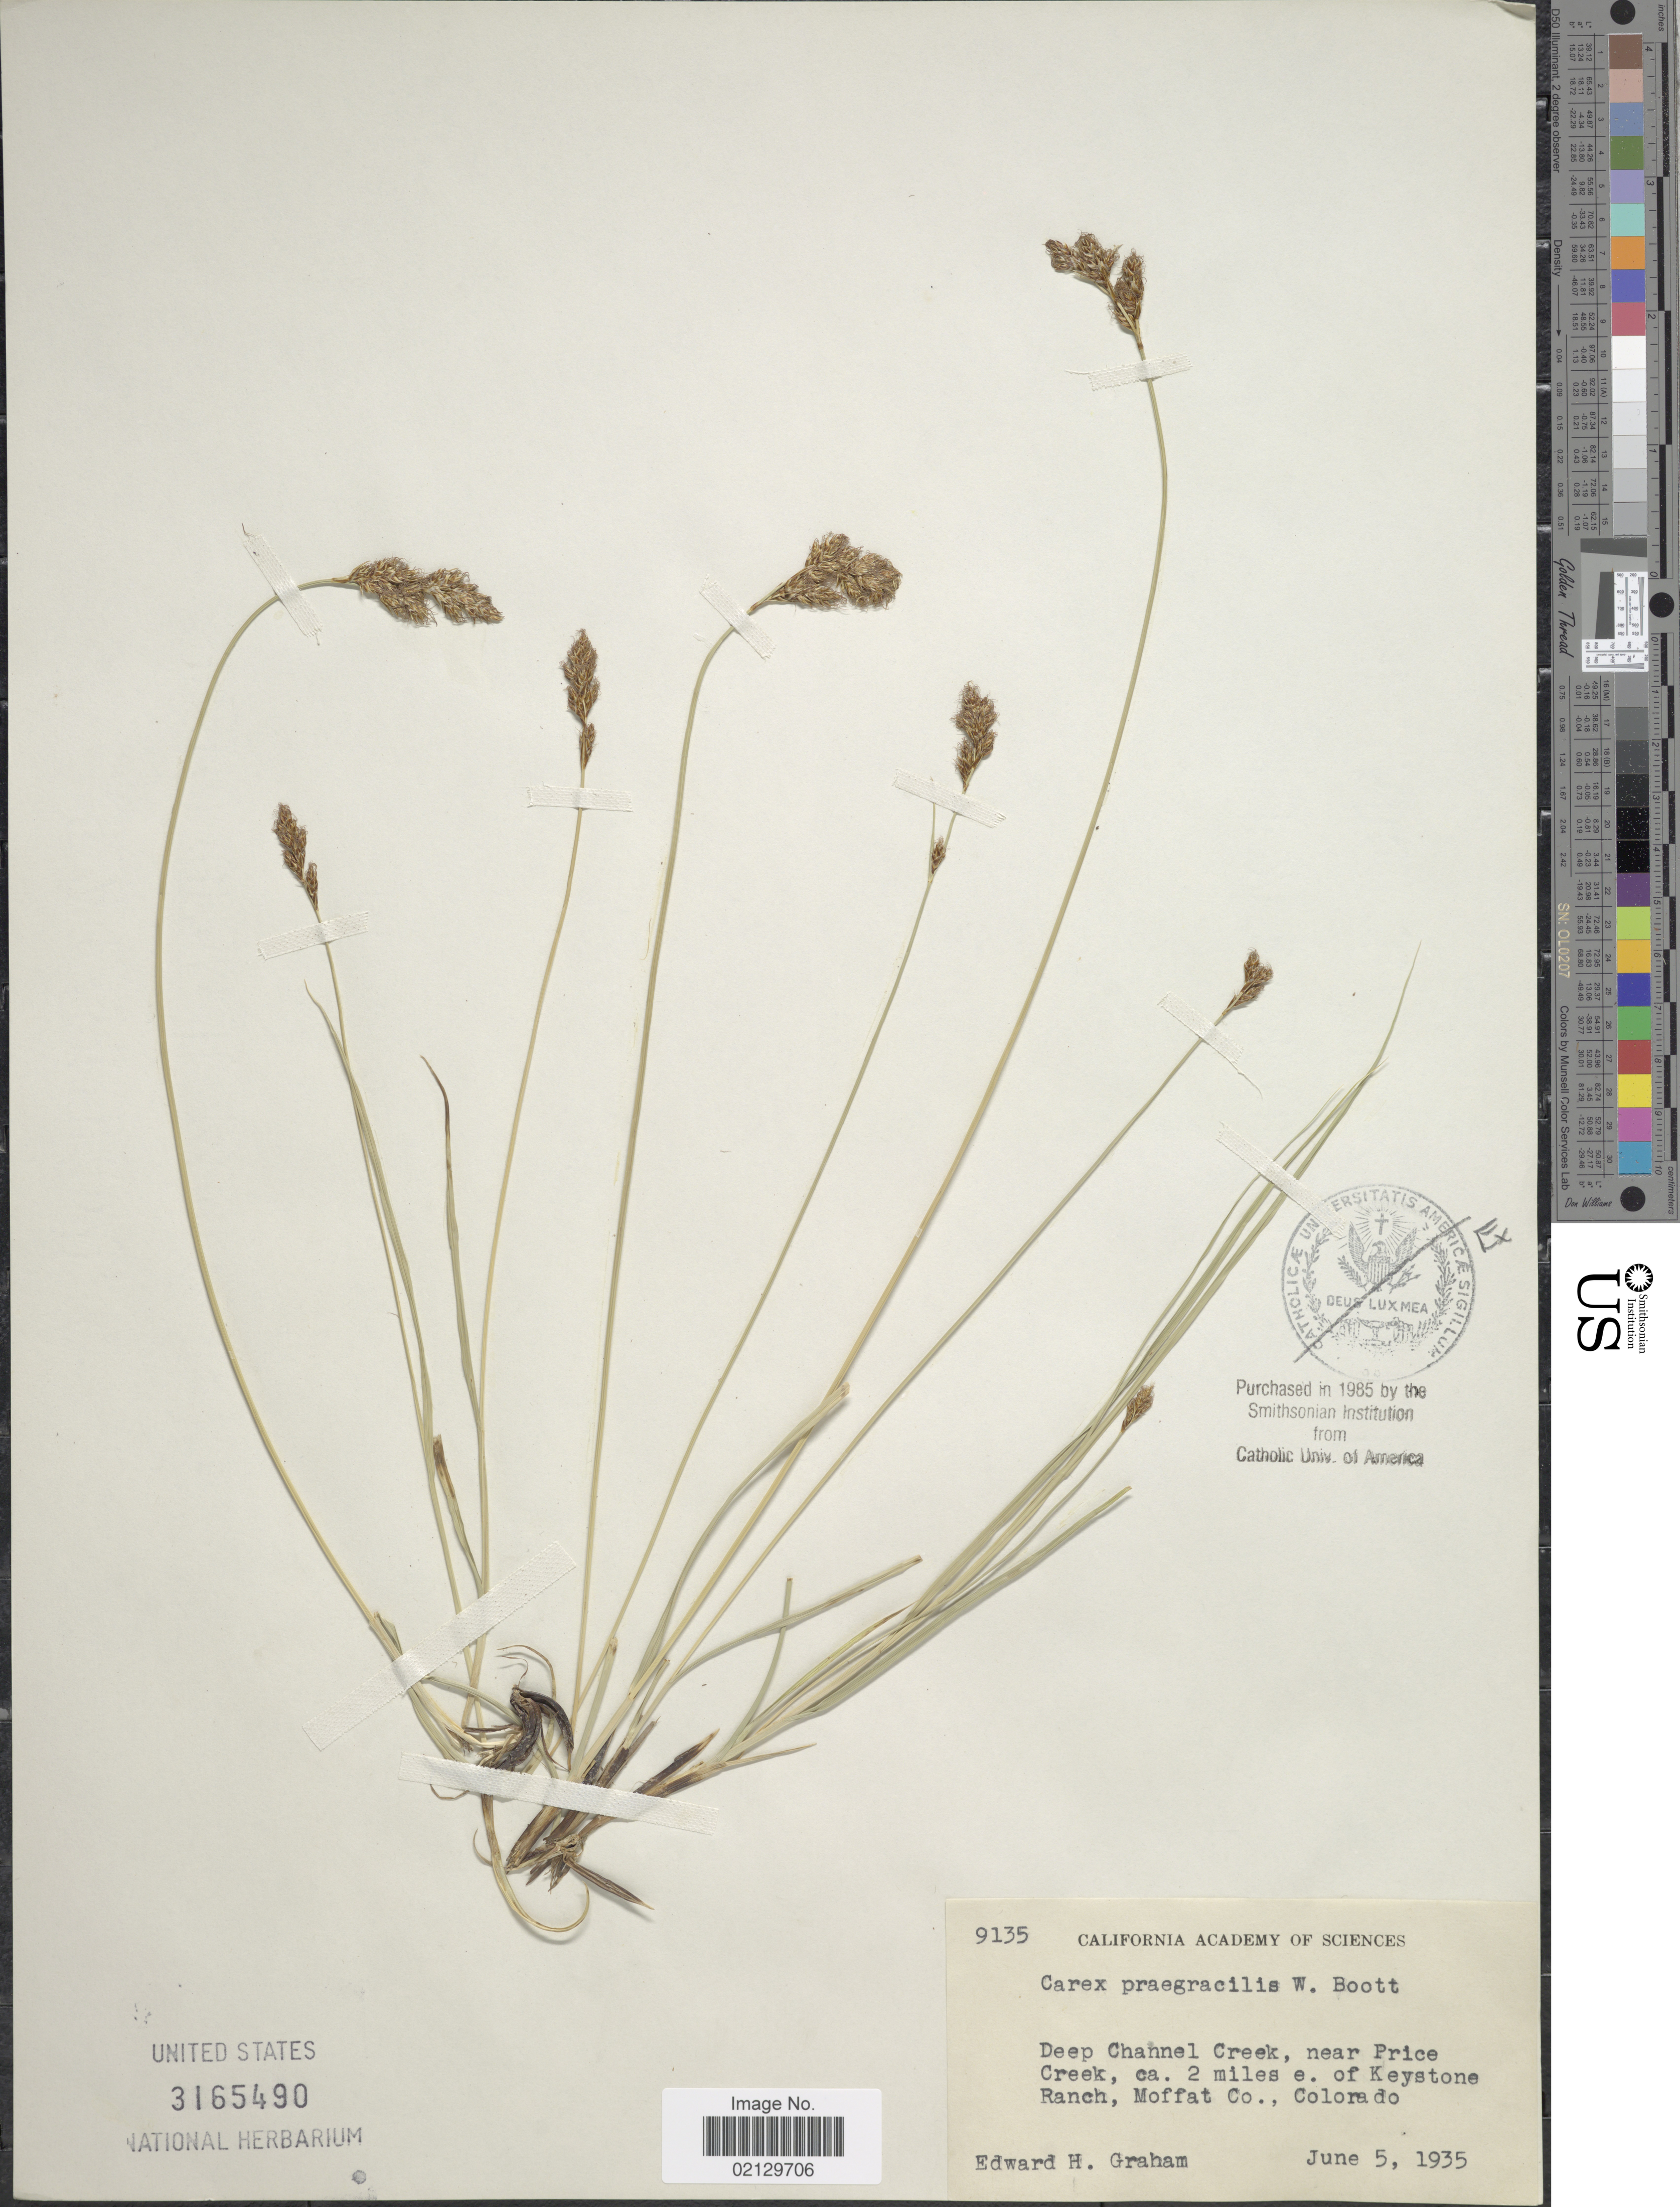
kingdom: Plantae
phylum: Tracheophyta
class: Liliopsida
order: Poales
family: Cyperaceae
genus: Carex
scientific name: Carex praegracilis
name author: W. Boott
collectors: E. H. Graham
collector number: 9135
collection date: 1935-06-05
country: United States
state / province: Colorado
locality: Deep Channel Creek, near Price Creek, ca. 2 miles e. of Keystone ranch, Moffat Co., Colorado.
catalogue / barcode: US 3165490